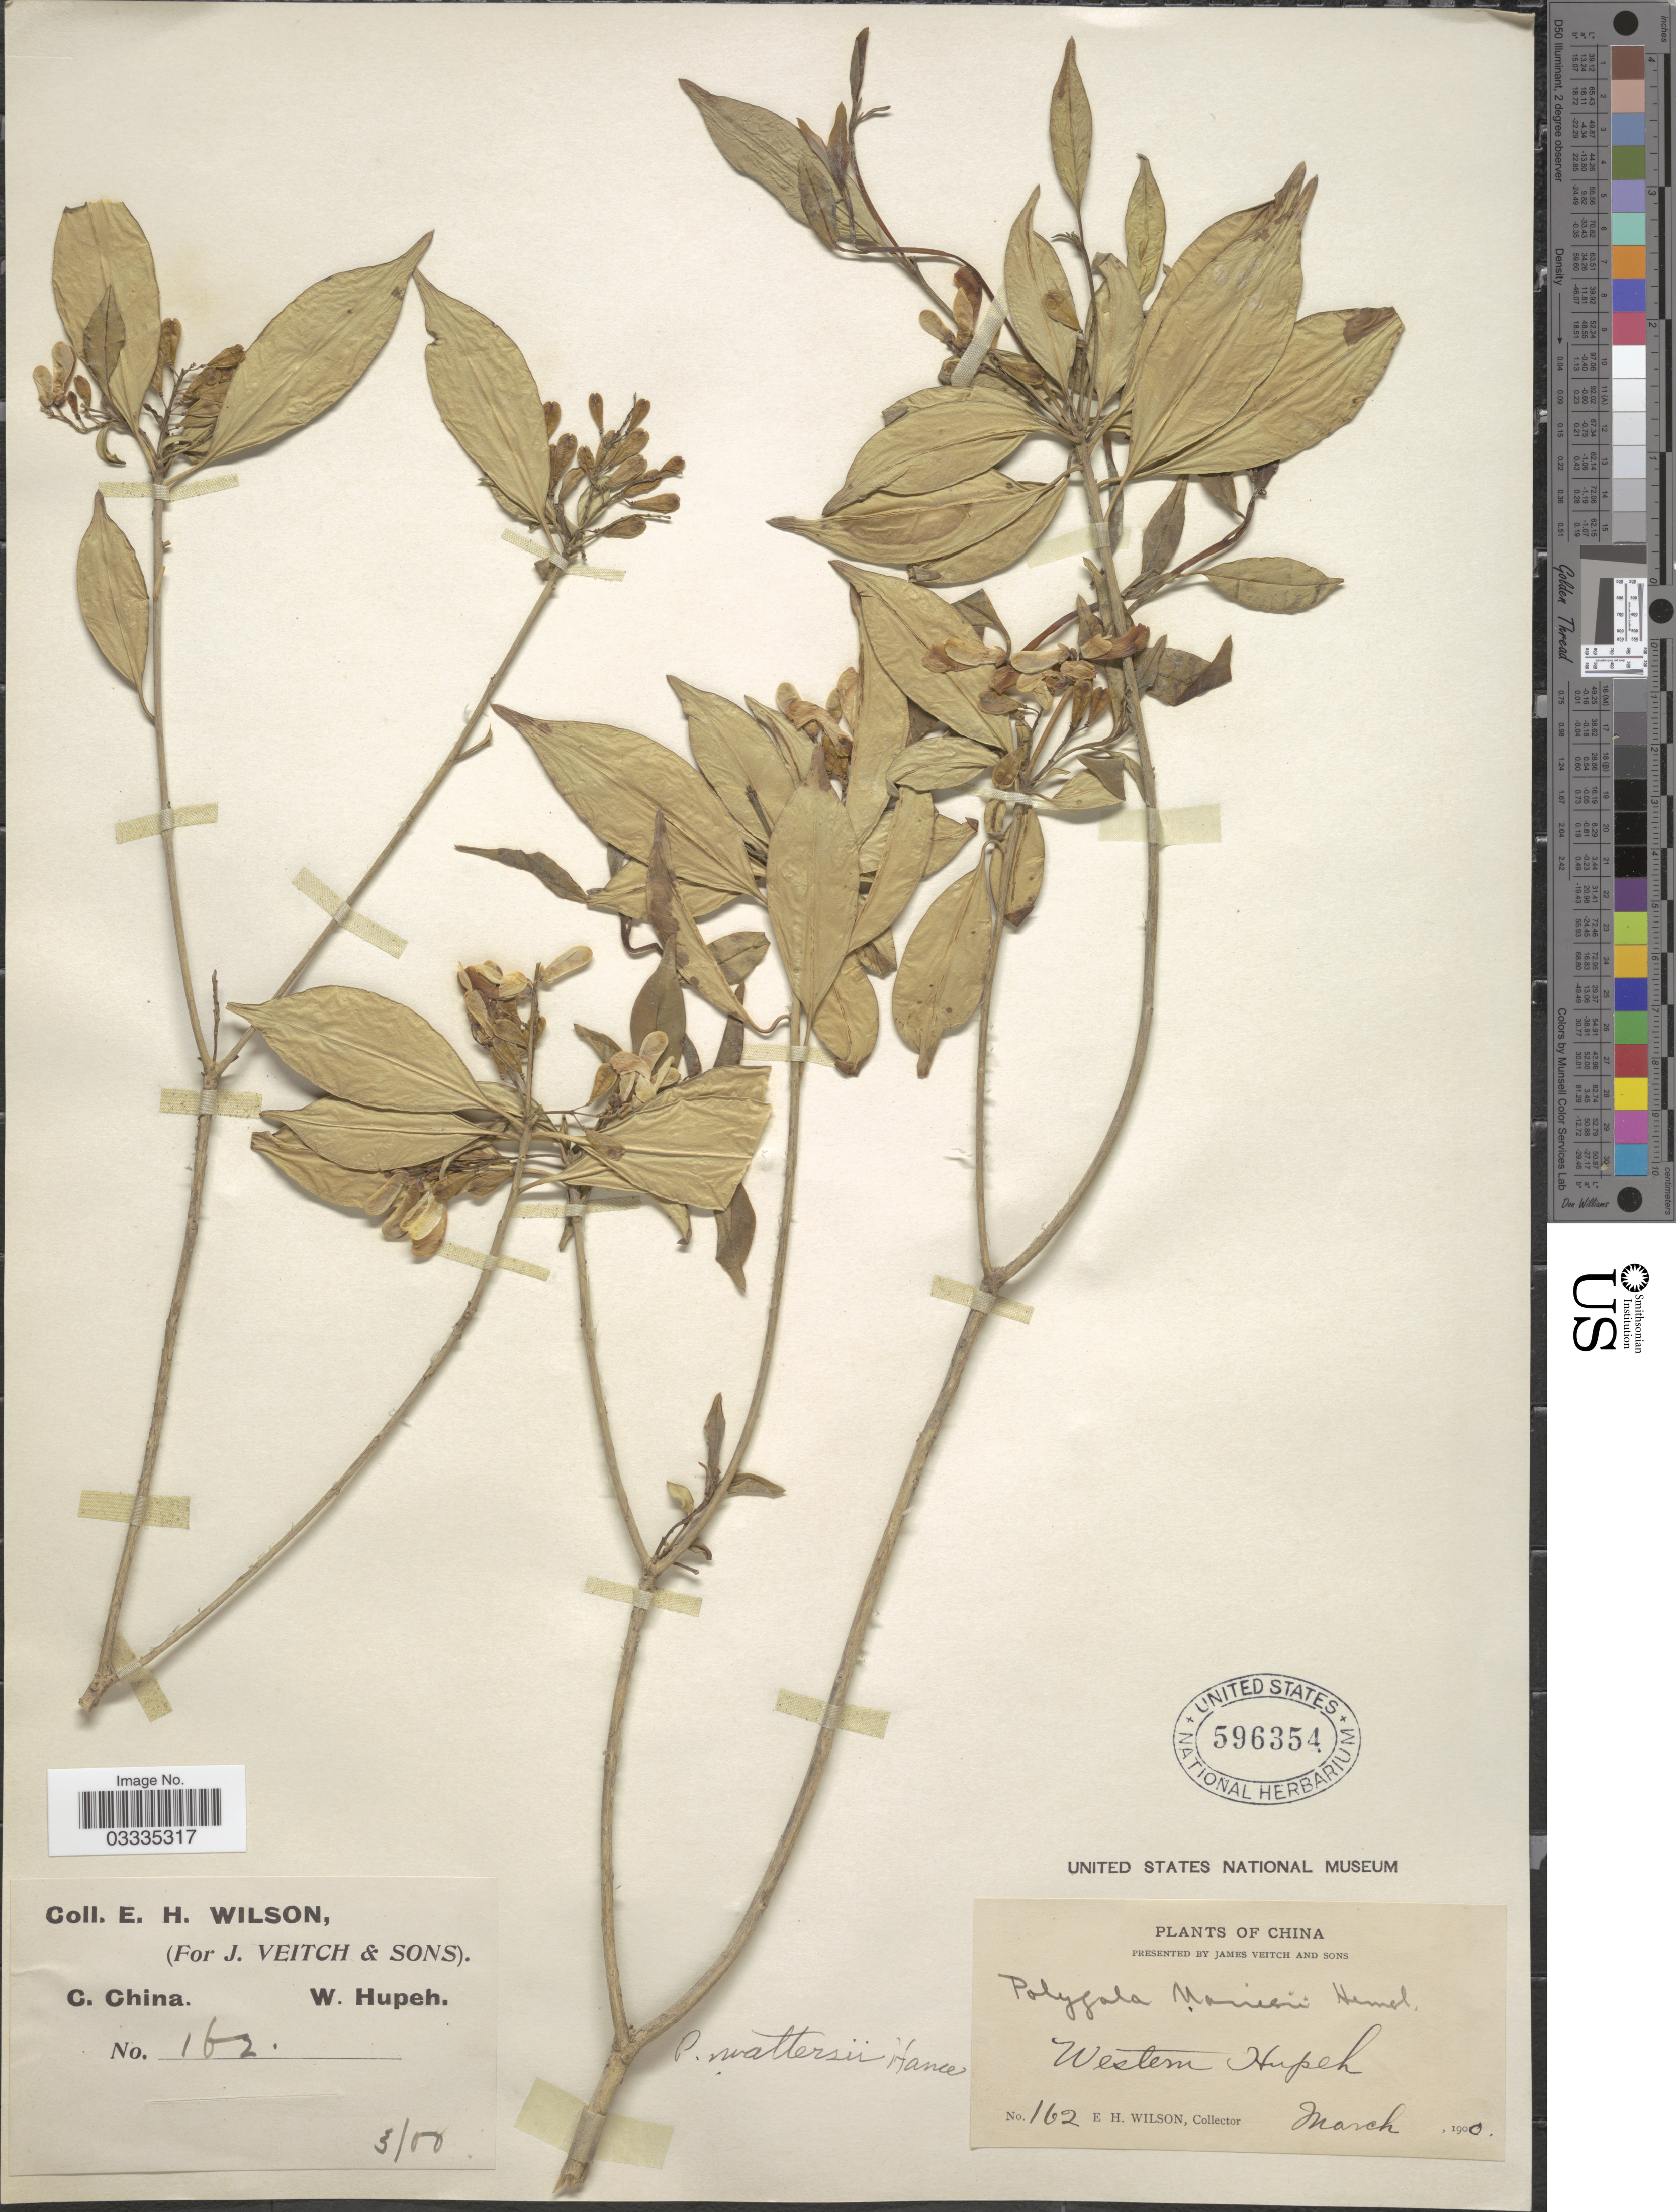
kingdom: Plantae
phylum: Tracheophyta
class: Magnoliopsida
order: Fabales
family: Polygalaceae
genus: Polygala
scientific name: Polygala wattersii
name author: Hance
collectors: E. Wilson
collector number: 162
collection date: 1900-03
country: China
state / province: Hubei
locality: C. China. Western Hupeh.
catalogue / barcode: US 596354